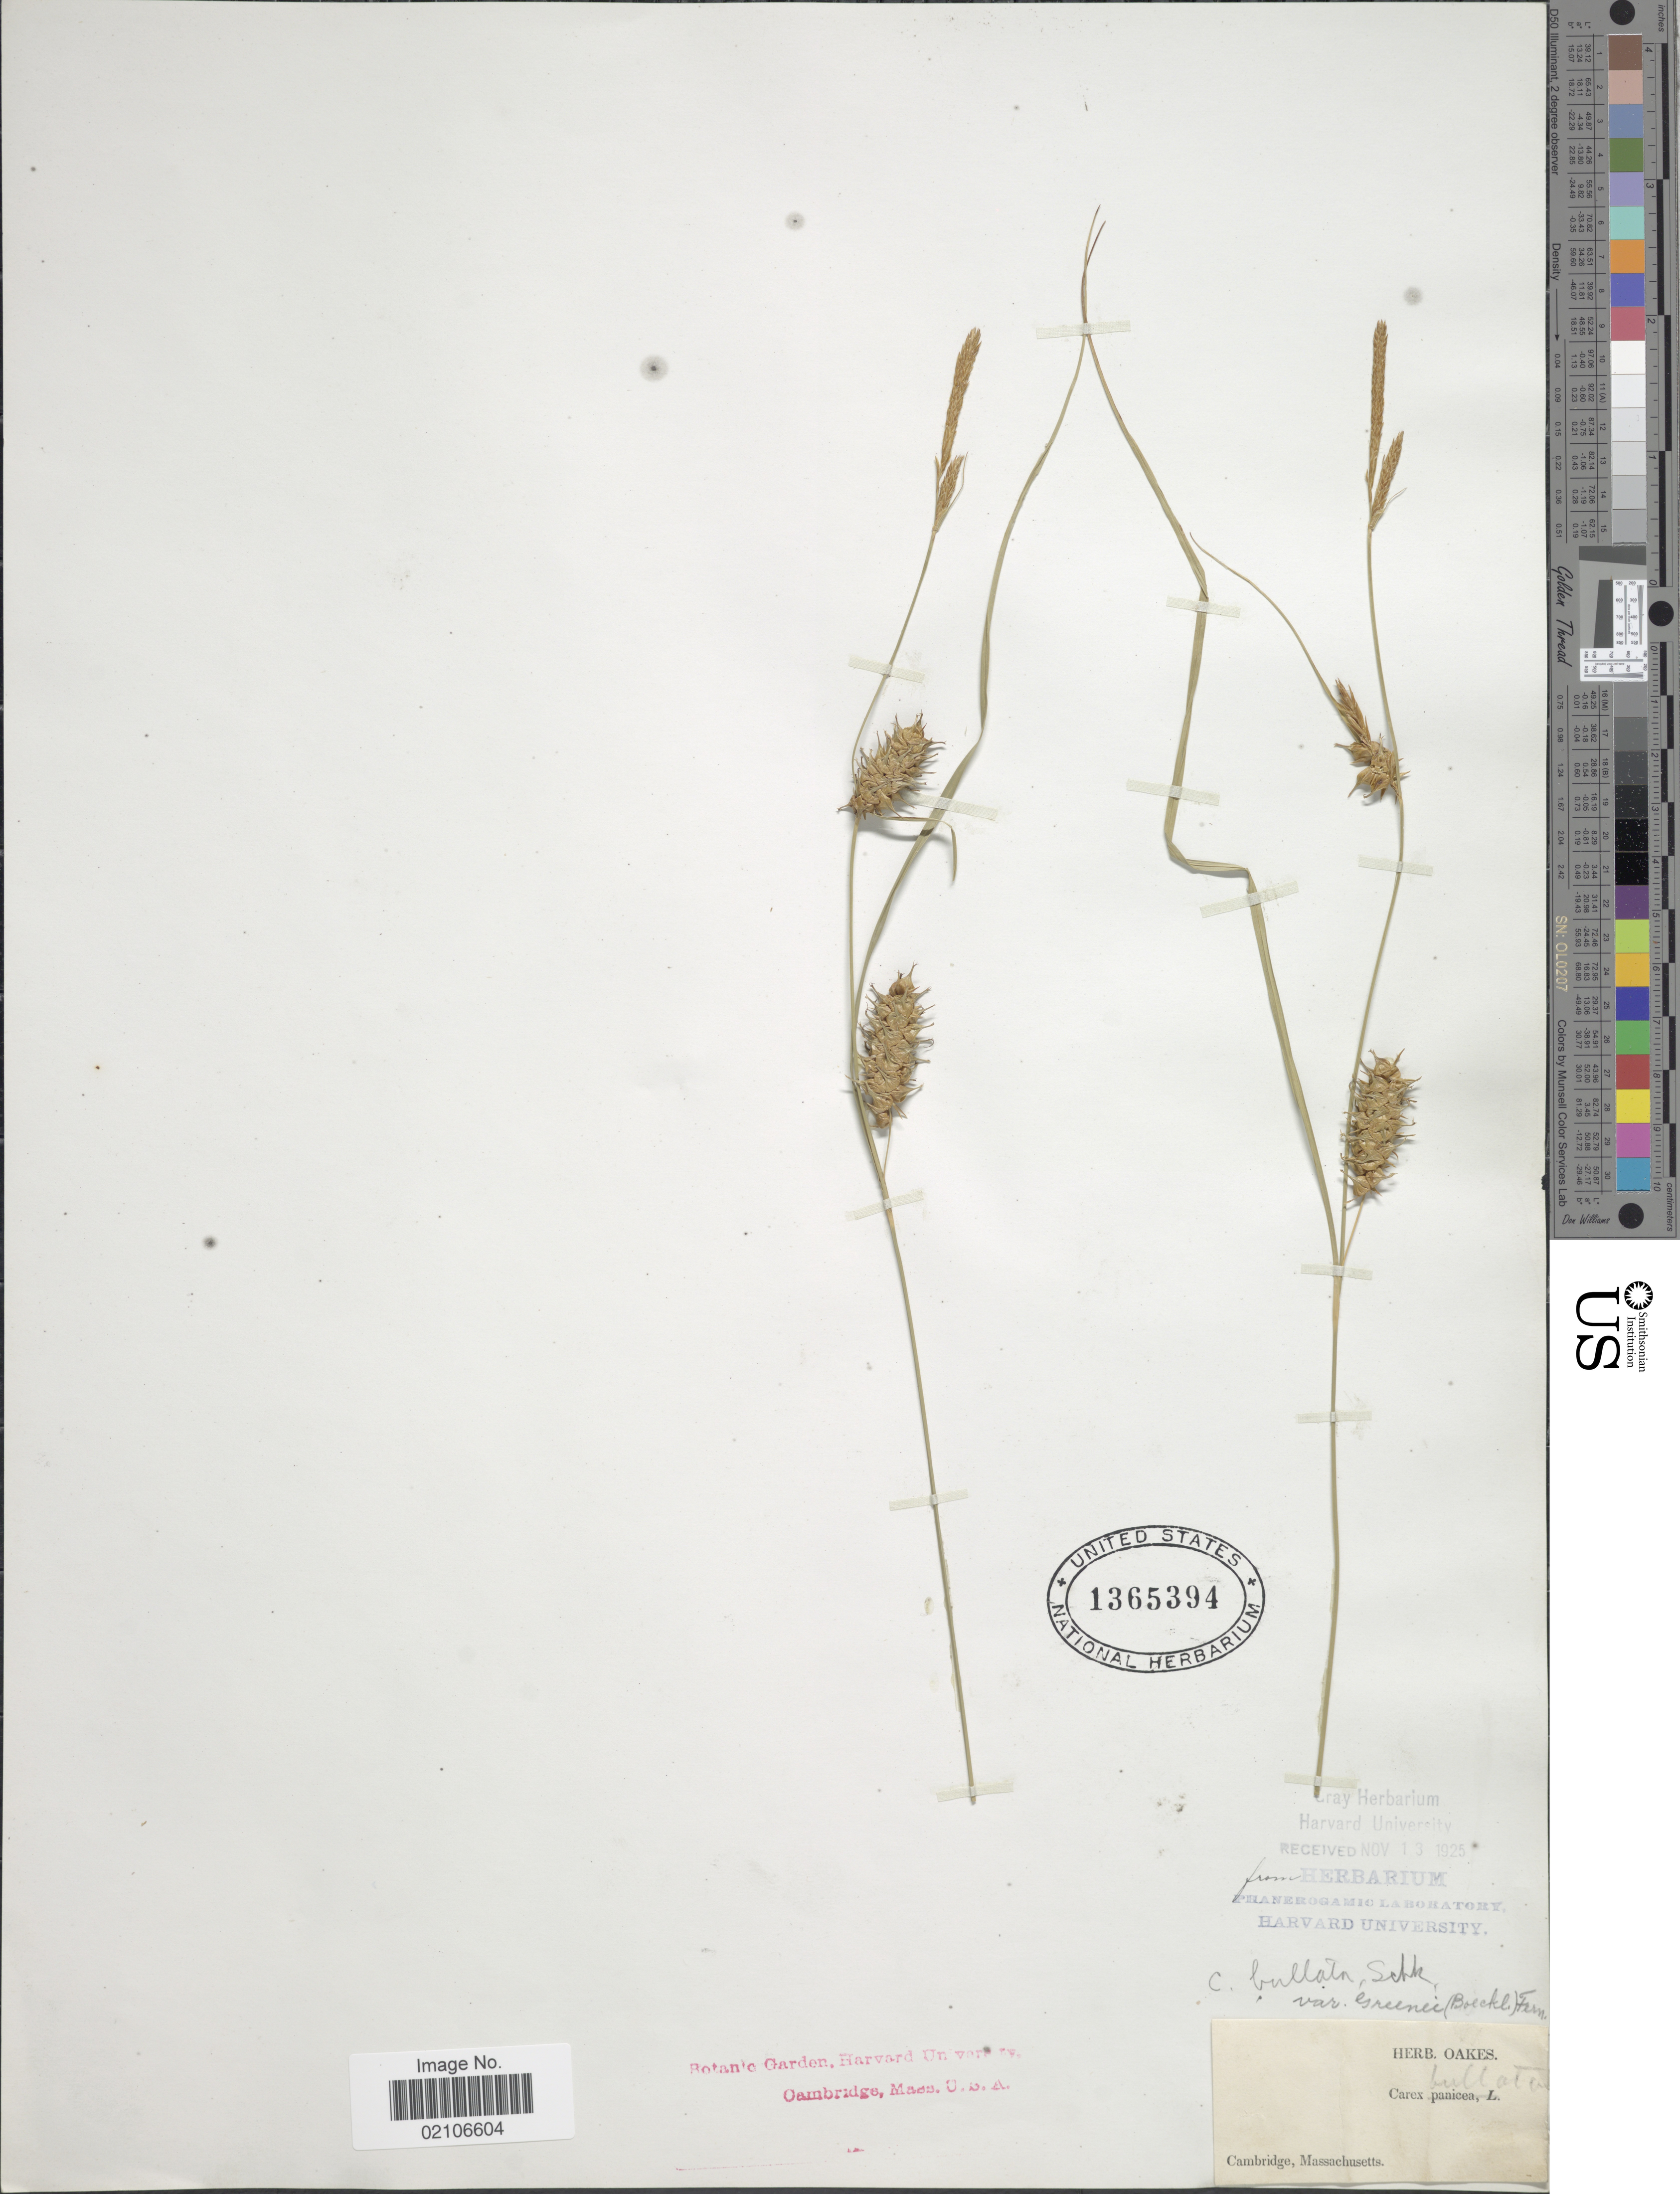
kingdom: Plantae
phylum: Tracheophyta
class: Liliopsida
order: Poales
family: Cyperaceae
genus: Carex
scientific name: Carex bullata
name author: Schkuhr ex Willd.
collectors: ex herb. Oakes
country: United States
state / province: Massachusetts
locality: Cambridge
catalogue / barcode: US 1365394